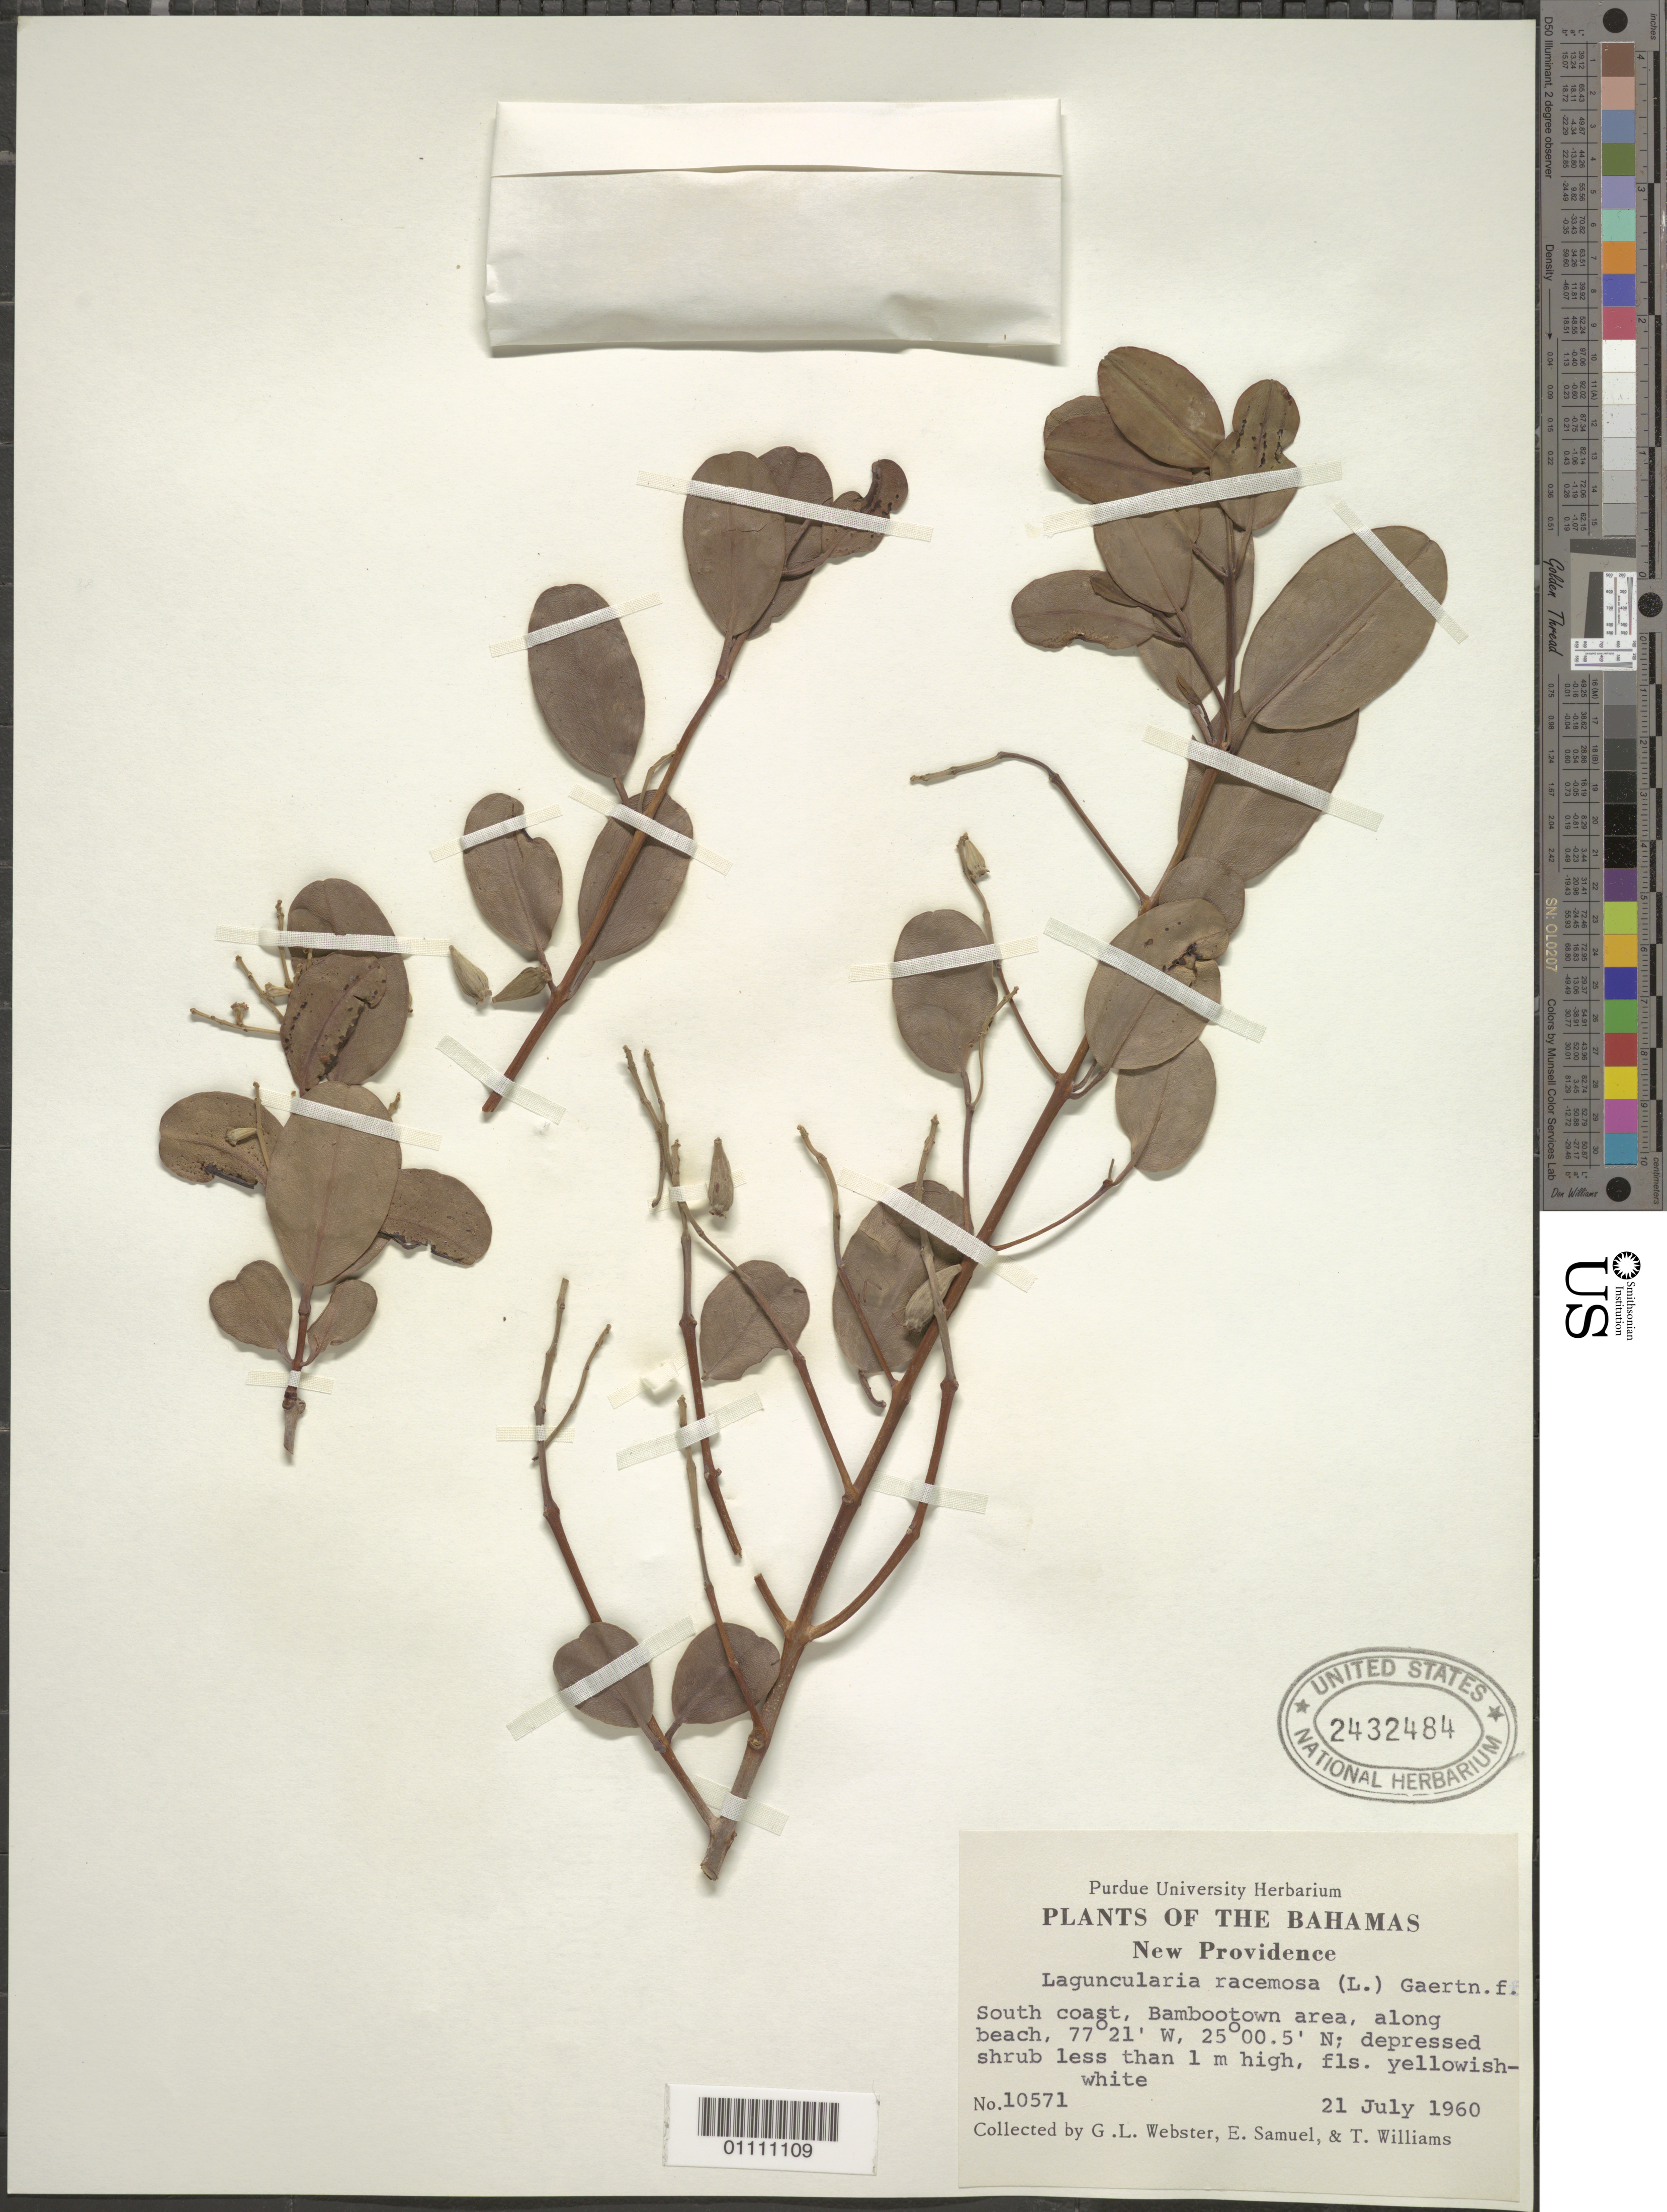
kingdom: Plantae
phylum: Tracheophyta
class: Magnoliopsida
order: Myrtales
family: Combretaceae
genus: Laguncularia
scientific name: Laguncularia racemosa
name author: (L.) C.F. Gaertn.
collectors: G. L. Webster, E. Samuel & T. Williams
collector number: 10571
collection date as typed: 21 Jul 1960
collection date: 1960-07-21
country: Bahamas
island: New Providence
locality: S coast, Bambootown area, along beach.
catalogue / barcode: US 2432484